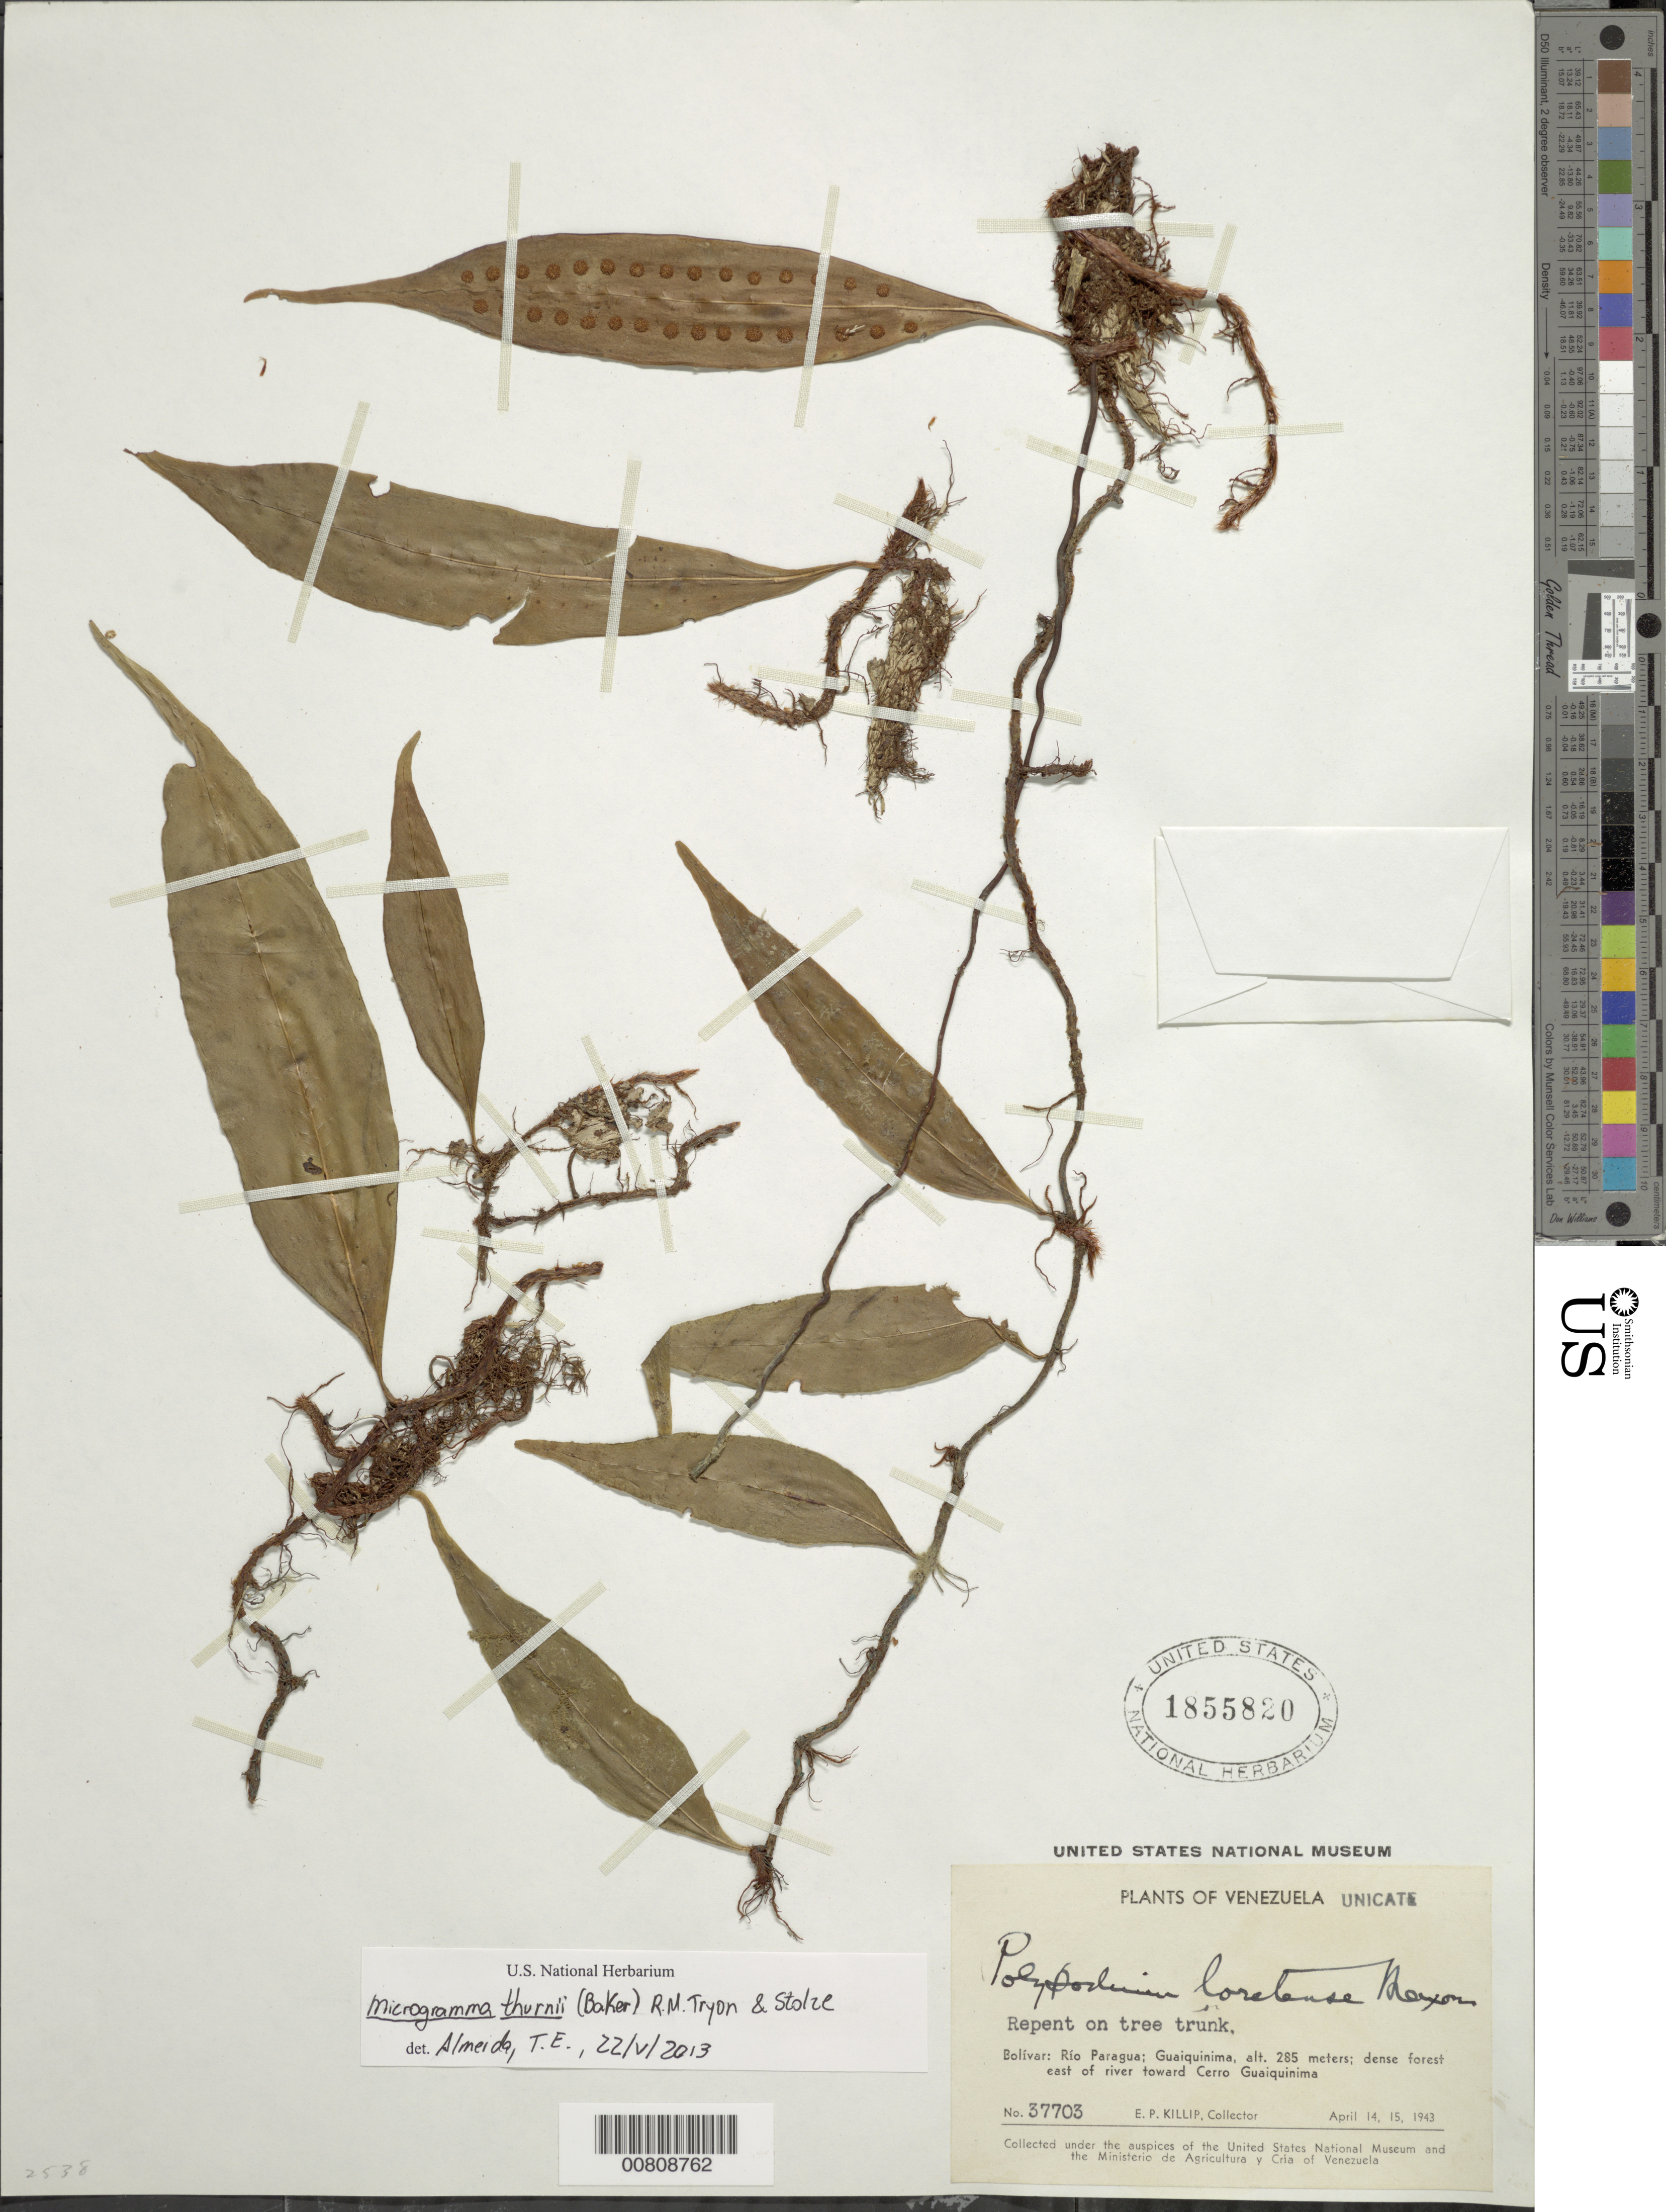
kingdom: Plantae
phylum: Tracheophyta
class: Polypodiopsida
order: Polypodiales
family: Polypodiaceae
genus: Microgramma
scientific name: Microgramma thurnii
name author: (Baker) R.M. Tryon & Stolze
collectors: E. P. Killip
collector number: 37703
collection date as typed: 14-Apr-43 to 15-Apr-43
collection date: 1943-04-14/1943-04-15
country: Venezuela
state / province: Bolívar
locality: Guaiquinima, Río Paragua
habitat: Dense forest E of river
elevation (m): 285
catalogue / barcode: US 1855820